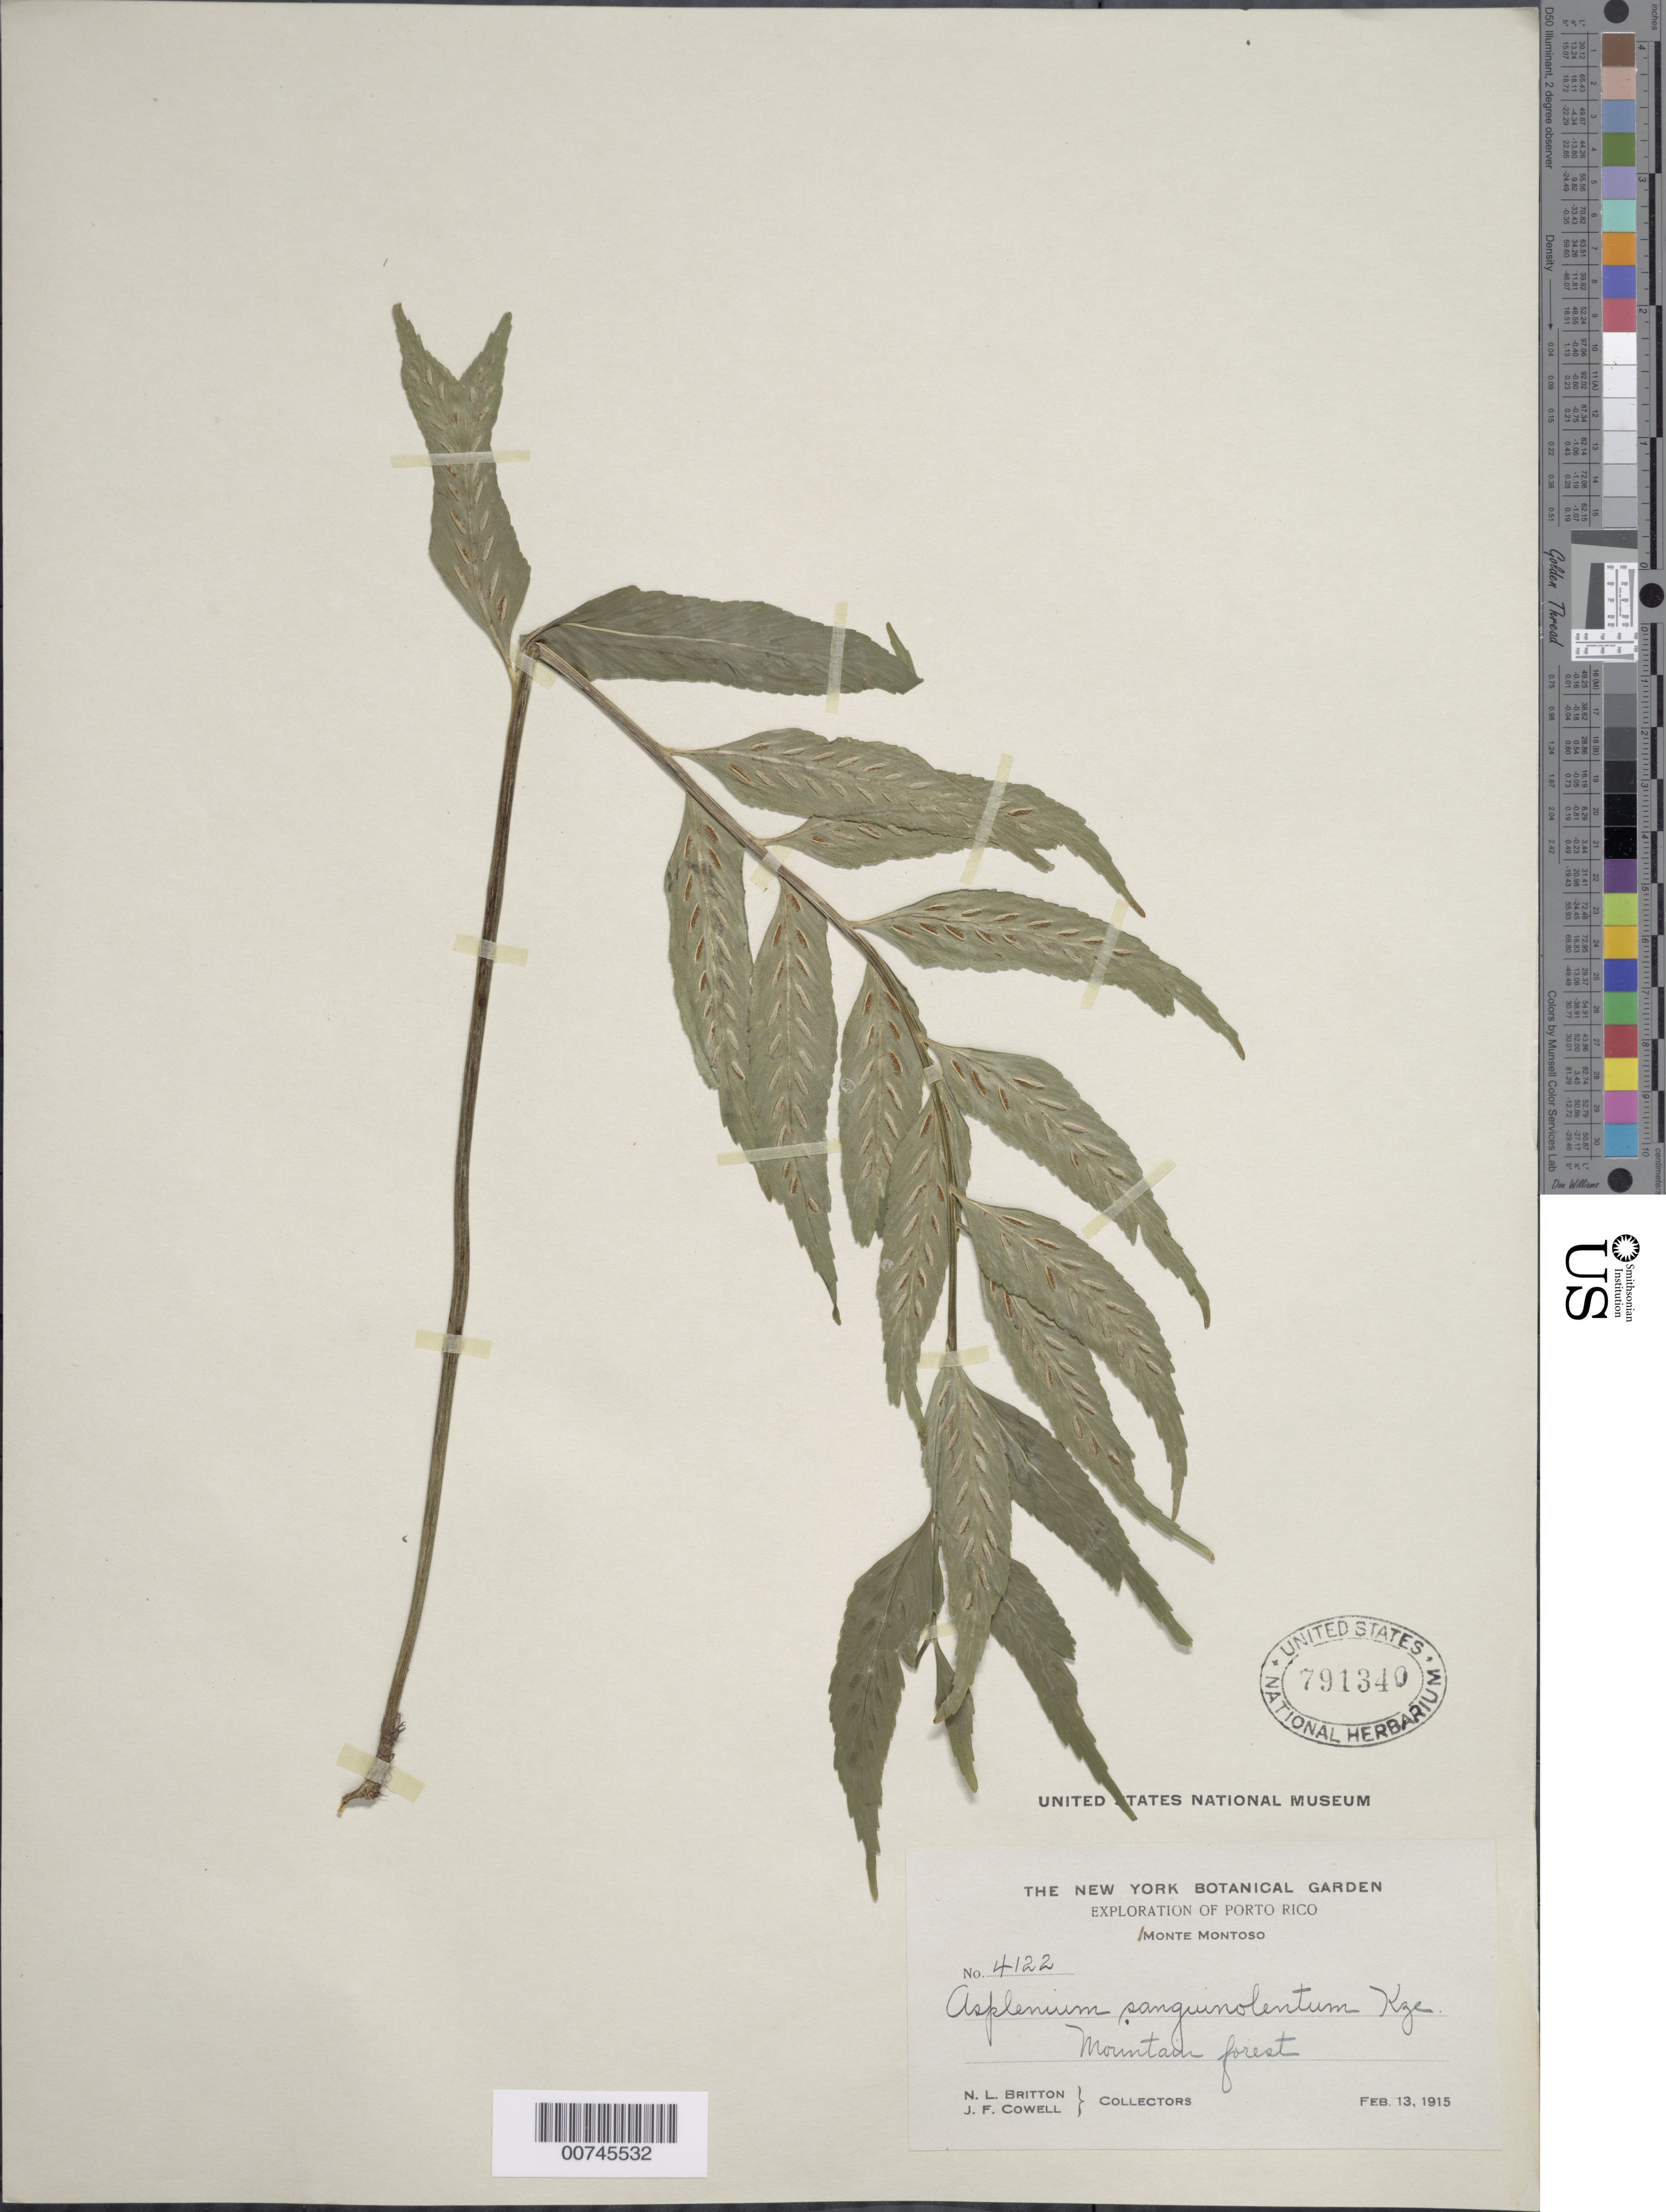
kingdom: Plantae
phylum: Tracheophyta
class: Polypodiopsida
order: Polypodiales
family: Aspleniaceae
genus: Asplenium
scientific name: Asplenium feei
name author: Kunze ex Fée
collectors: N. Britton & J. F. Cowell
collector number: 4122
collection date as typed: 13 Feb 1915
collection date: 1915-02-13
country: Puerto Rico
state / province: Maricao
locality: Monte Montoso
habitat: Mountain forest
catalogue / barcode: US 791340